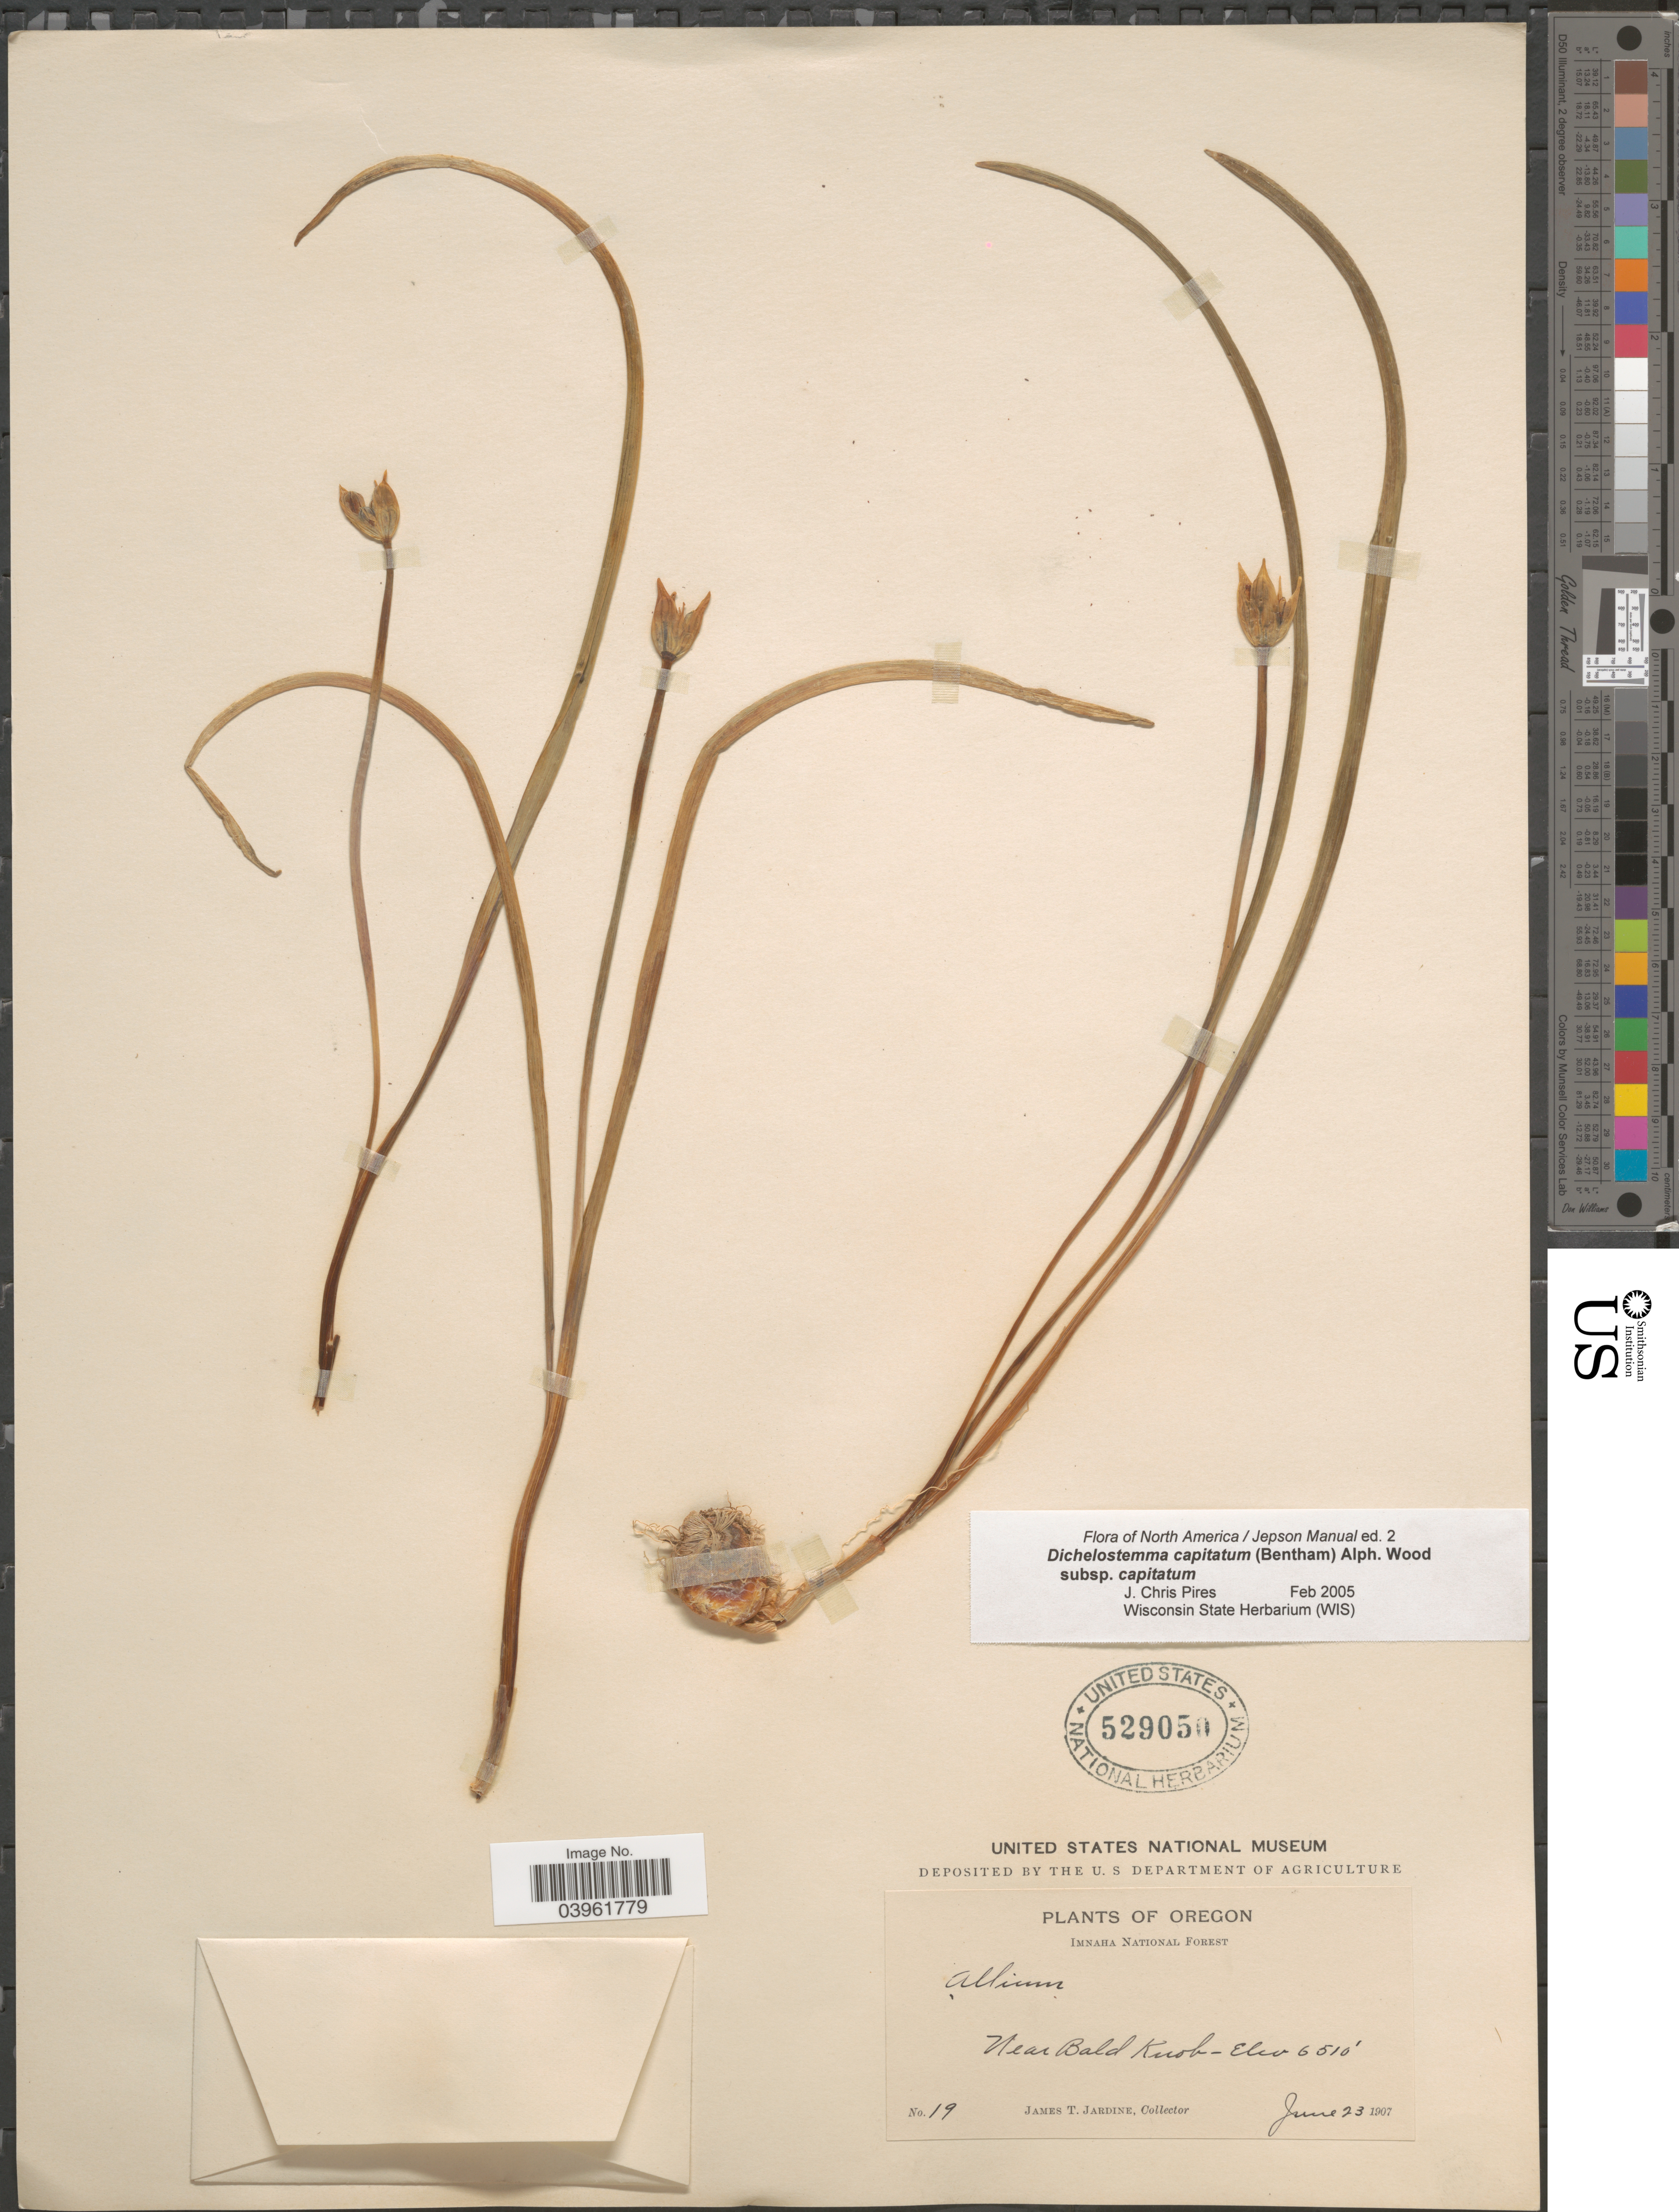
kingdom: Plantae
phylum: Tracheophyta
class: Liliopsida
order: Asparagales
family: Asparagaceae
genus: Dichelostemma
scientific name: Dichelostemma capitatum subsp. capitatum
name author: (Benth.) Alph. Wood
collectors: J. T. Jardine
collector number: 19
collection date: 1907-06-23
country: United States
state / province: Oregon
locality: Imnaha National Forest. Near Bald Knob.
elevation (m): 1984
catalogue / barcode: US 529050